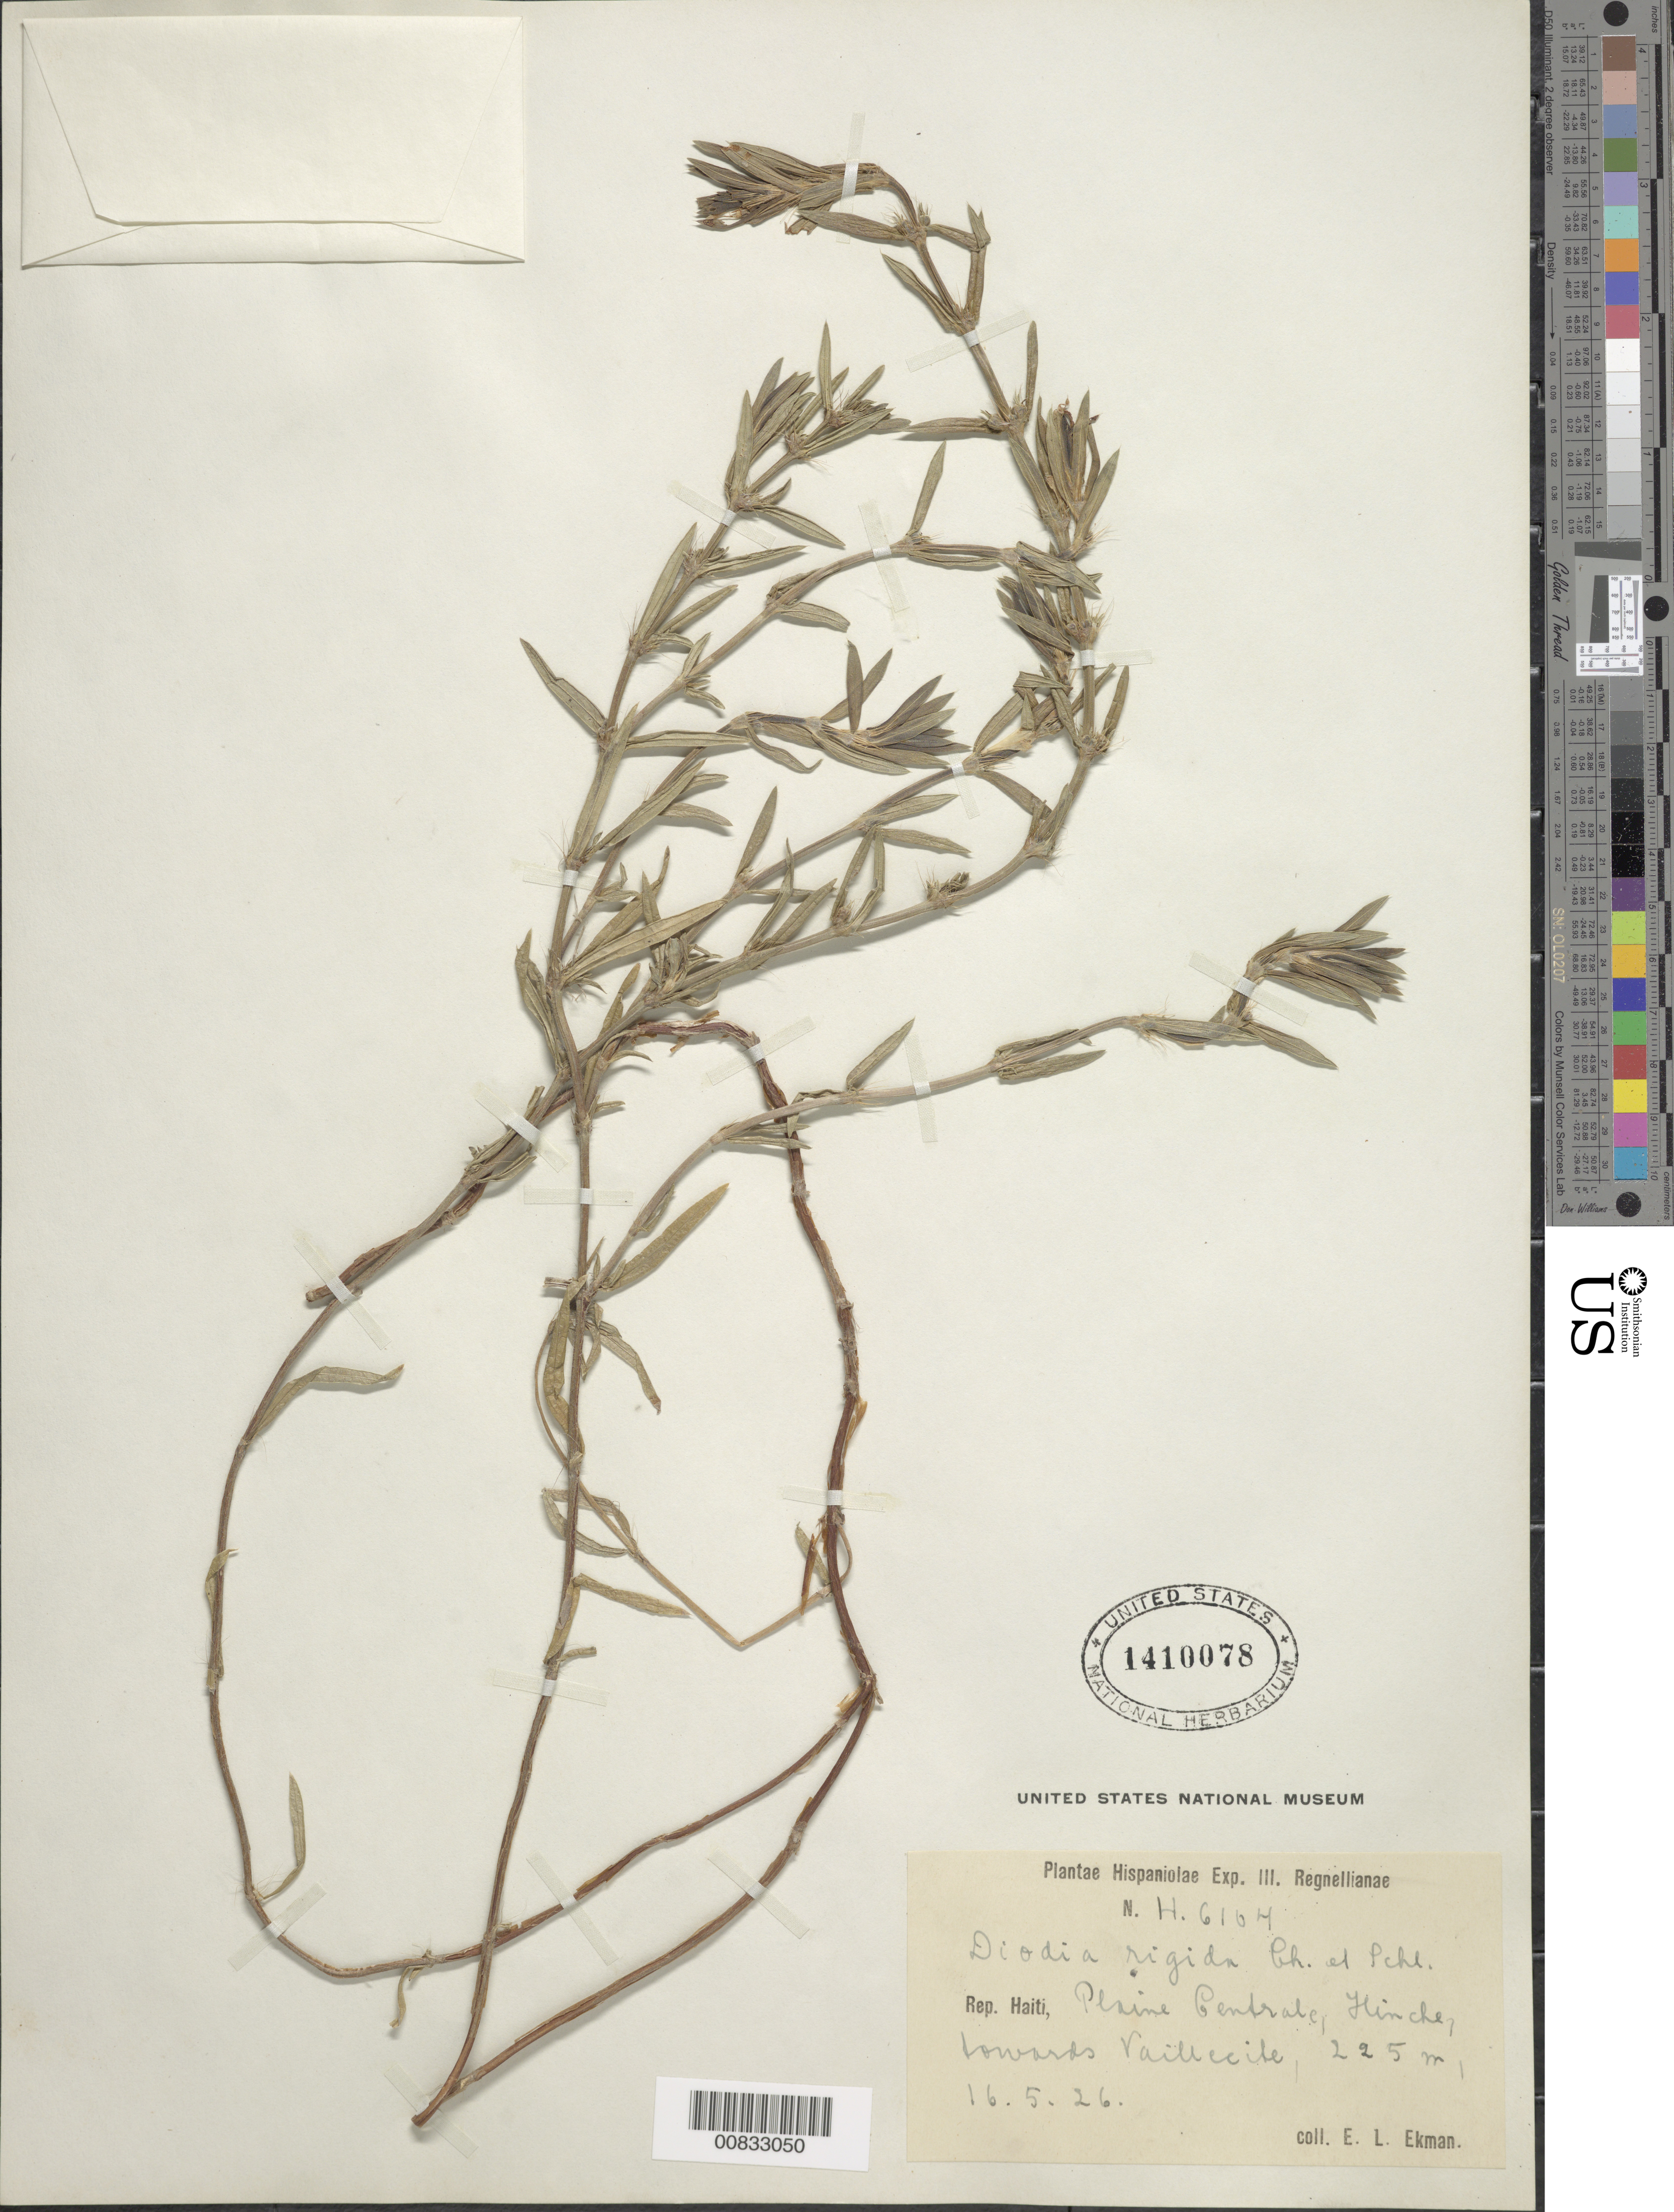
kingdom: Plantae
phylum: Tracheophyta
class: Magnoliopsida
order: Gentianales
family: Rubiaceae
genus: Diodella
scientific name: Diodella apiculata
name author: (Willd. ex Roem. & Schult.) Delprete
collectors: E. L. Ekman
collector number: H 6104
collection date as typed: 16 May 1926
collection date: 1926-05-16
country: Haiti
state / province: Artibonite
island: Hispaniola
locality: Plaine Centrale, Hinche towards Vaillecite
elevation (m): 225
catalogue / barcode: US 1410078